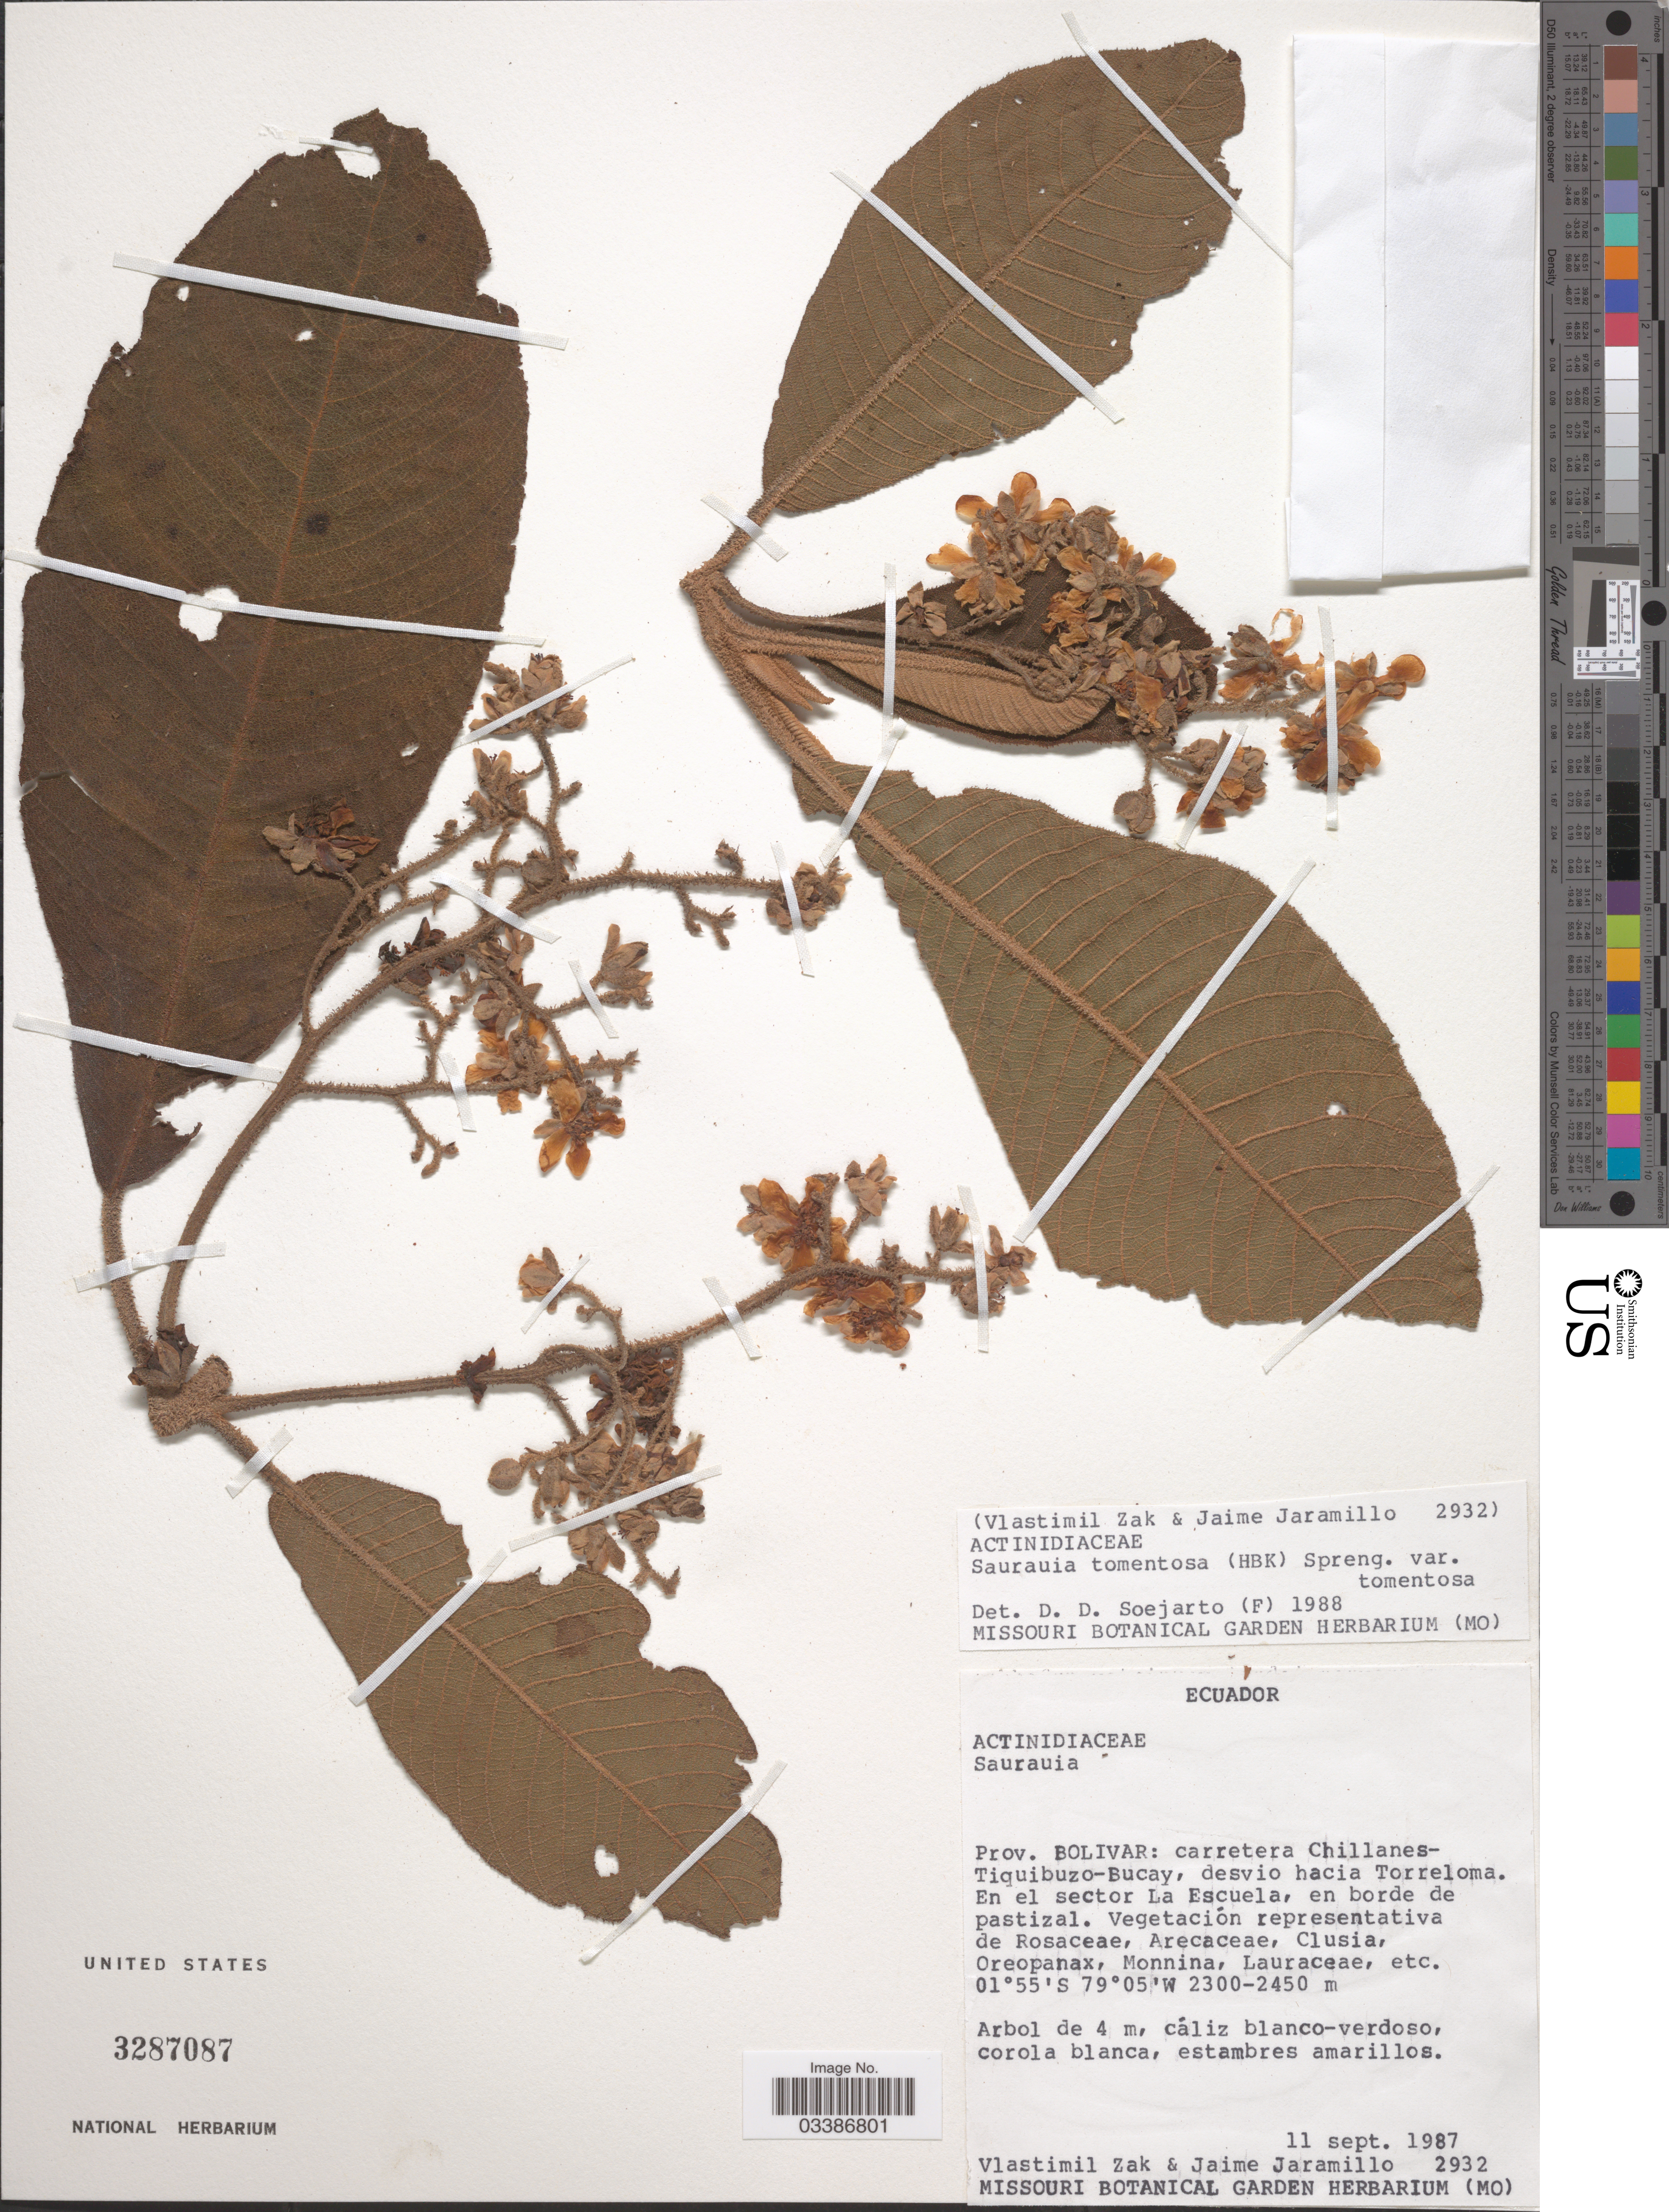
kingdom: Plantae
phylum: Tracheophyta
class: Magnoliopsida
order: Ericales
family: Actinidiaceae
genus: Saurauia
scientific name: Saurauia tomentosa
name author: (Kunth) Spreng.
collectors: V. Zak & J. Jaramillo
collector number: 2932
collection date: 1987-09-11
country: Ecuador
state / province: Bolívar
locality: Carretera Chillanes-Tiquibuzo-Bucay, desvio hacia Torreloma. En el sector La Escuela, en borde de pastizal.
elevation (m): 2300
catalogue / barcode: US 3287087